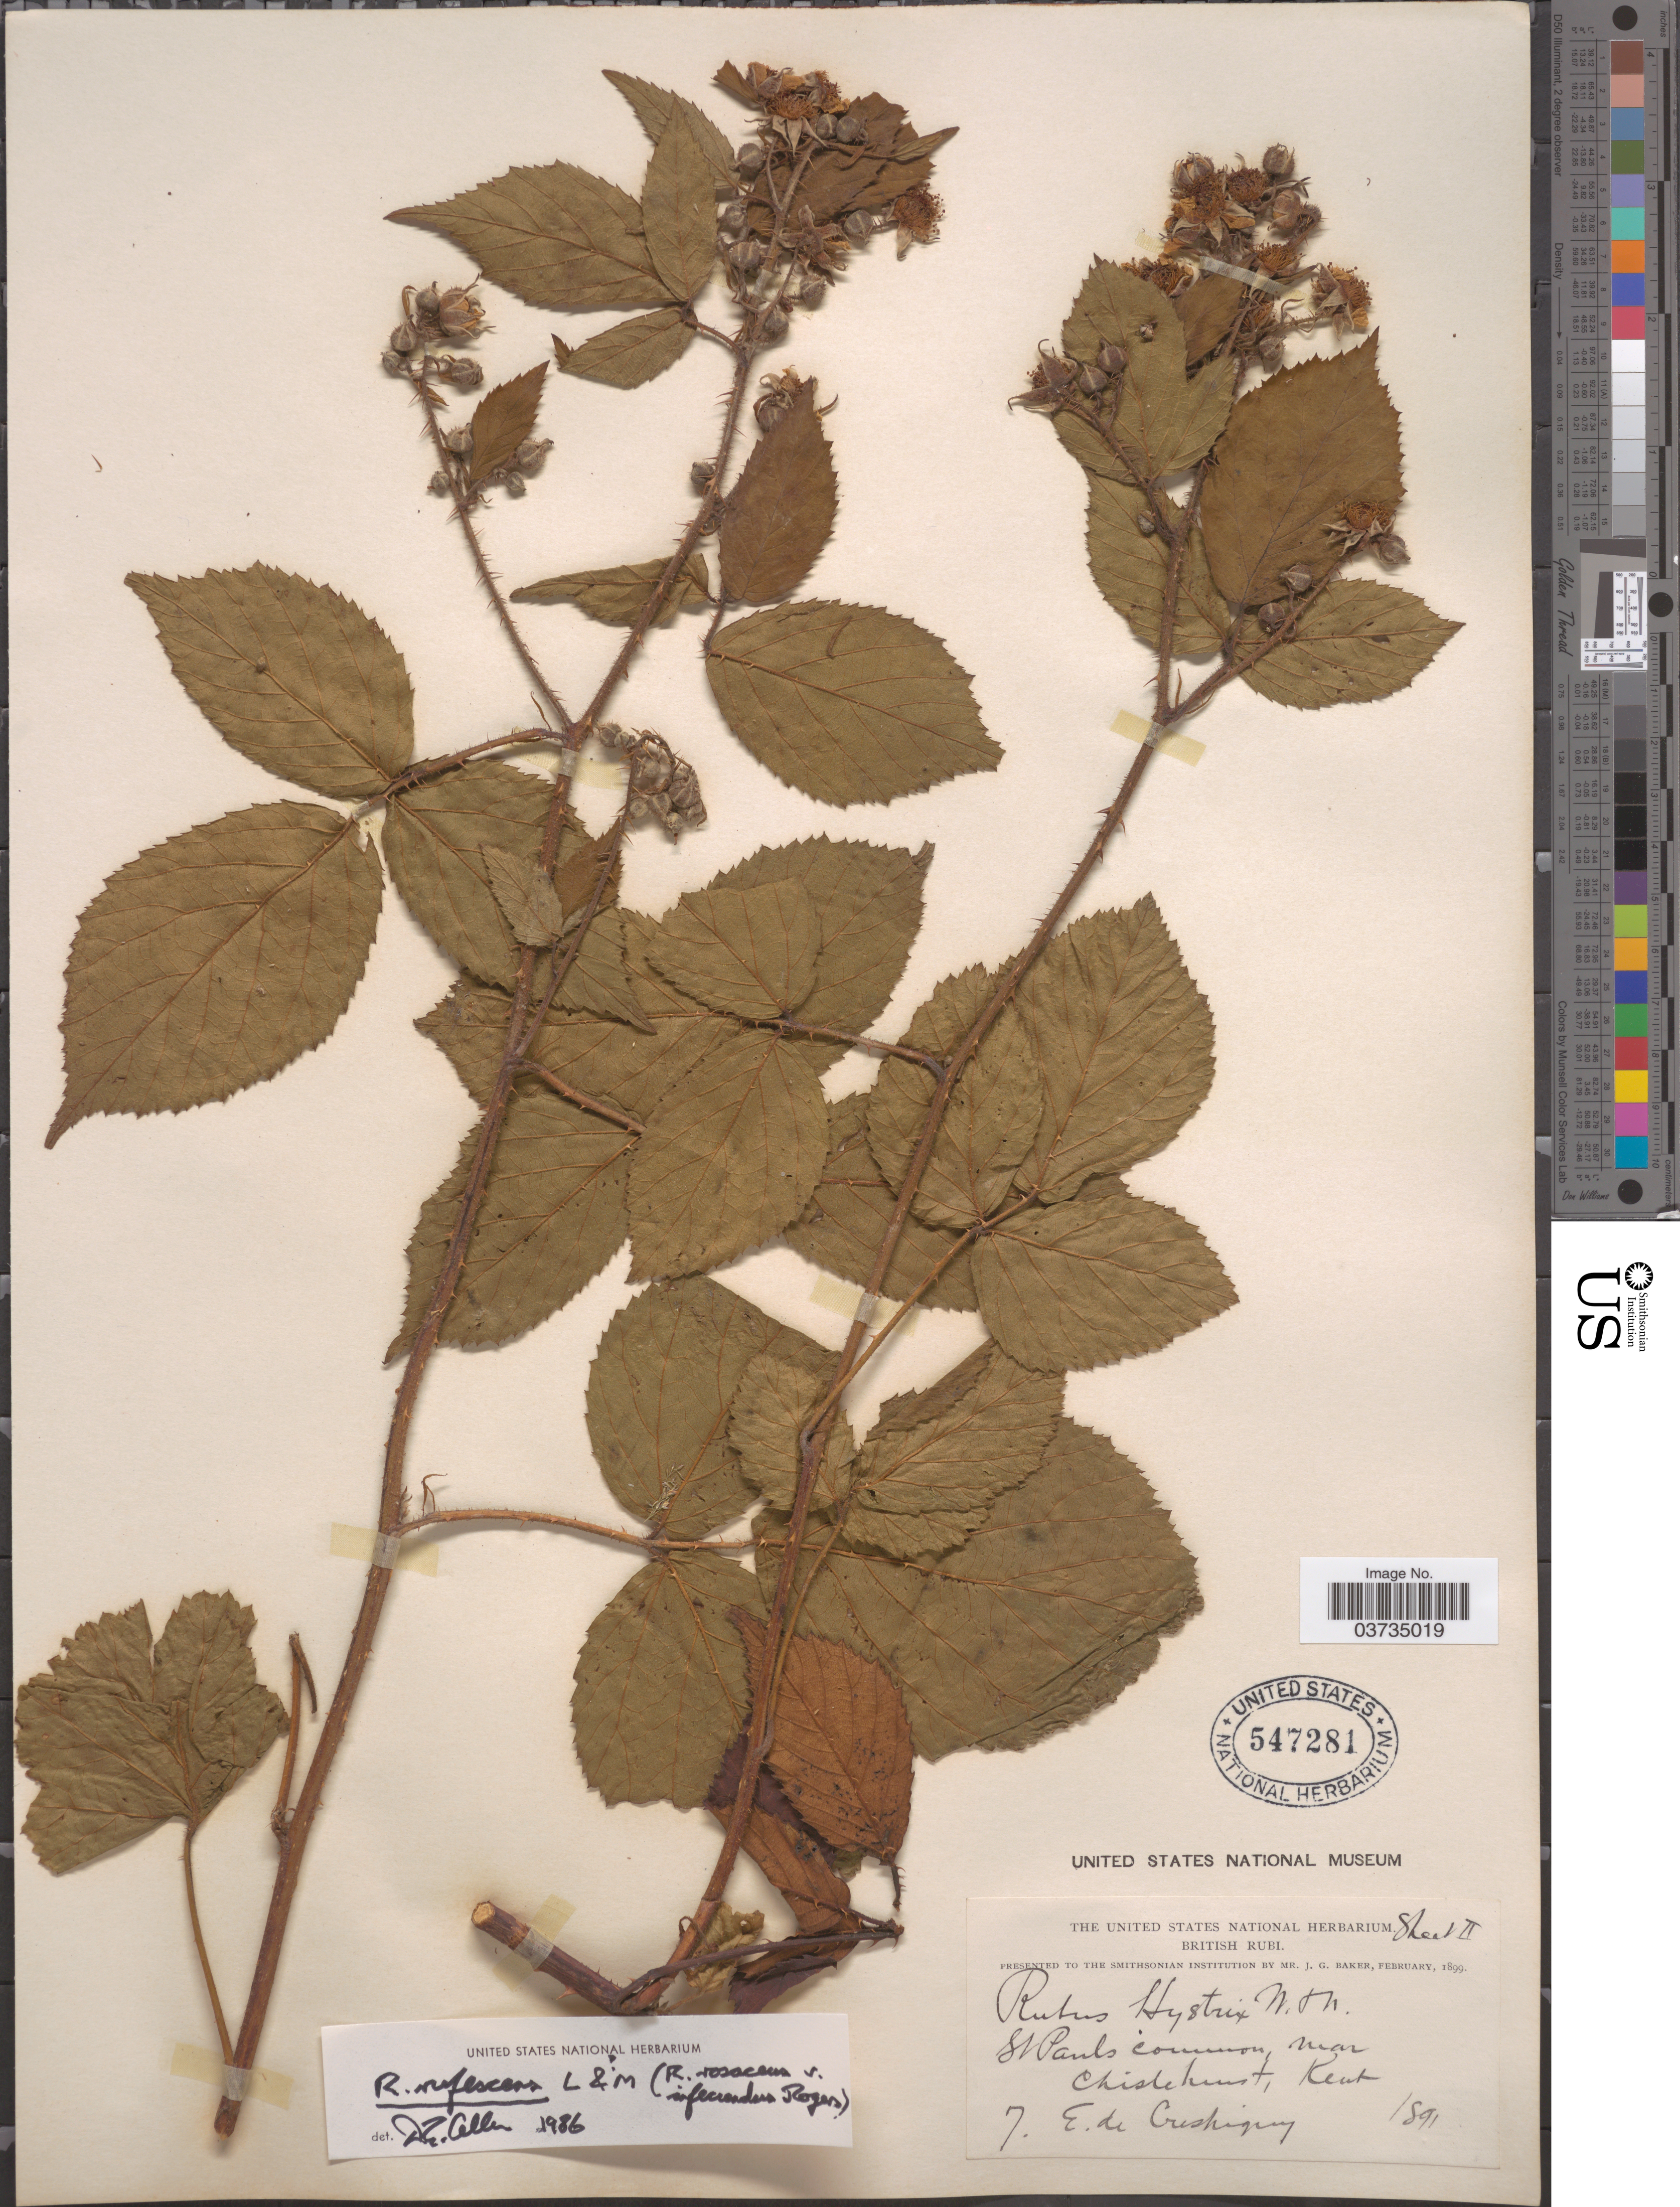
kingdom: Plantae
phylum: Tracheophyta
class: Magnoliopsida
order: Rosales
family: Rosaceae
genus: Rubus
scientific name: Rubus rufescens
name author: Lefèvre & P.J. Müll.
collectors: E. de Crespigny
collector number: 7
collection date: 1891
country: United Kingdom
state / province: England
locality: St. Pauls Common near Chislehurst, Kent.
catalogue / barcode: US 547281